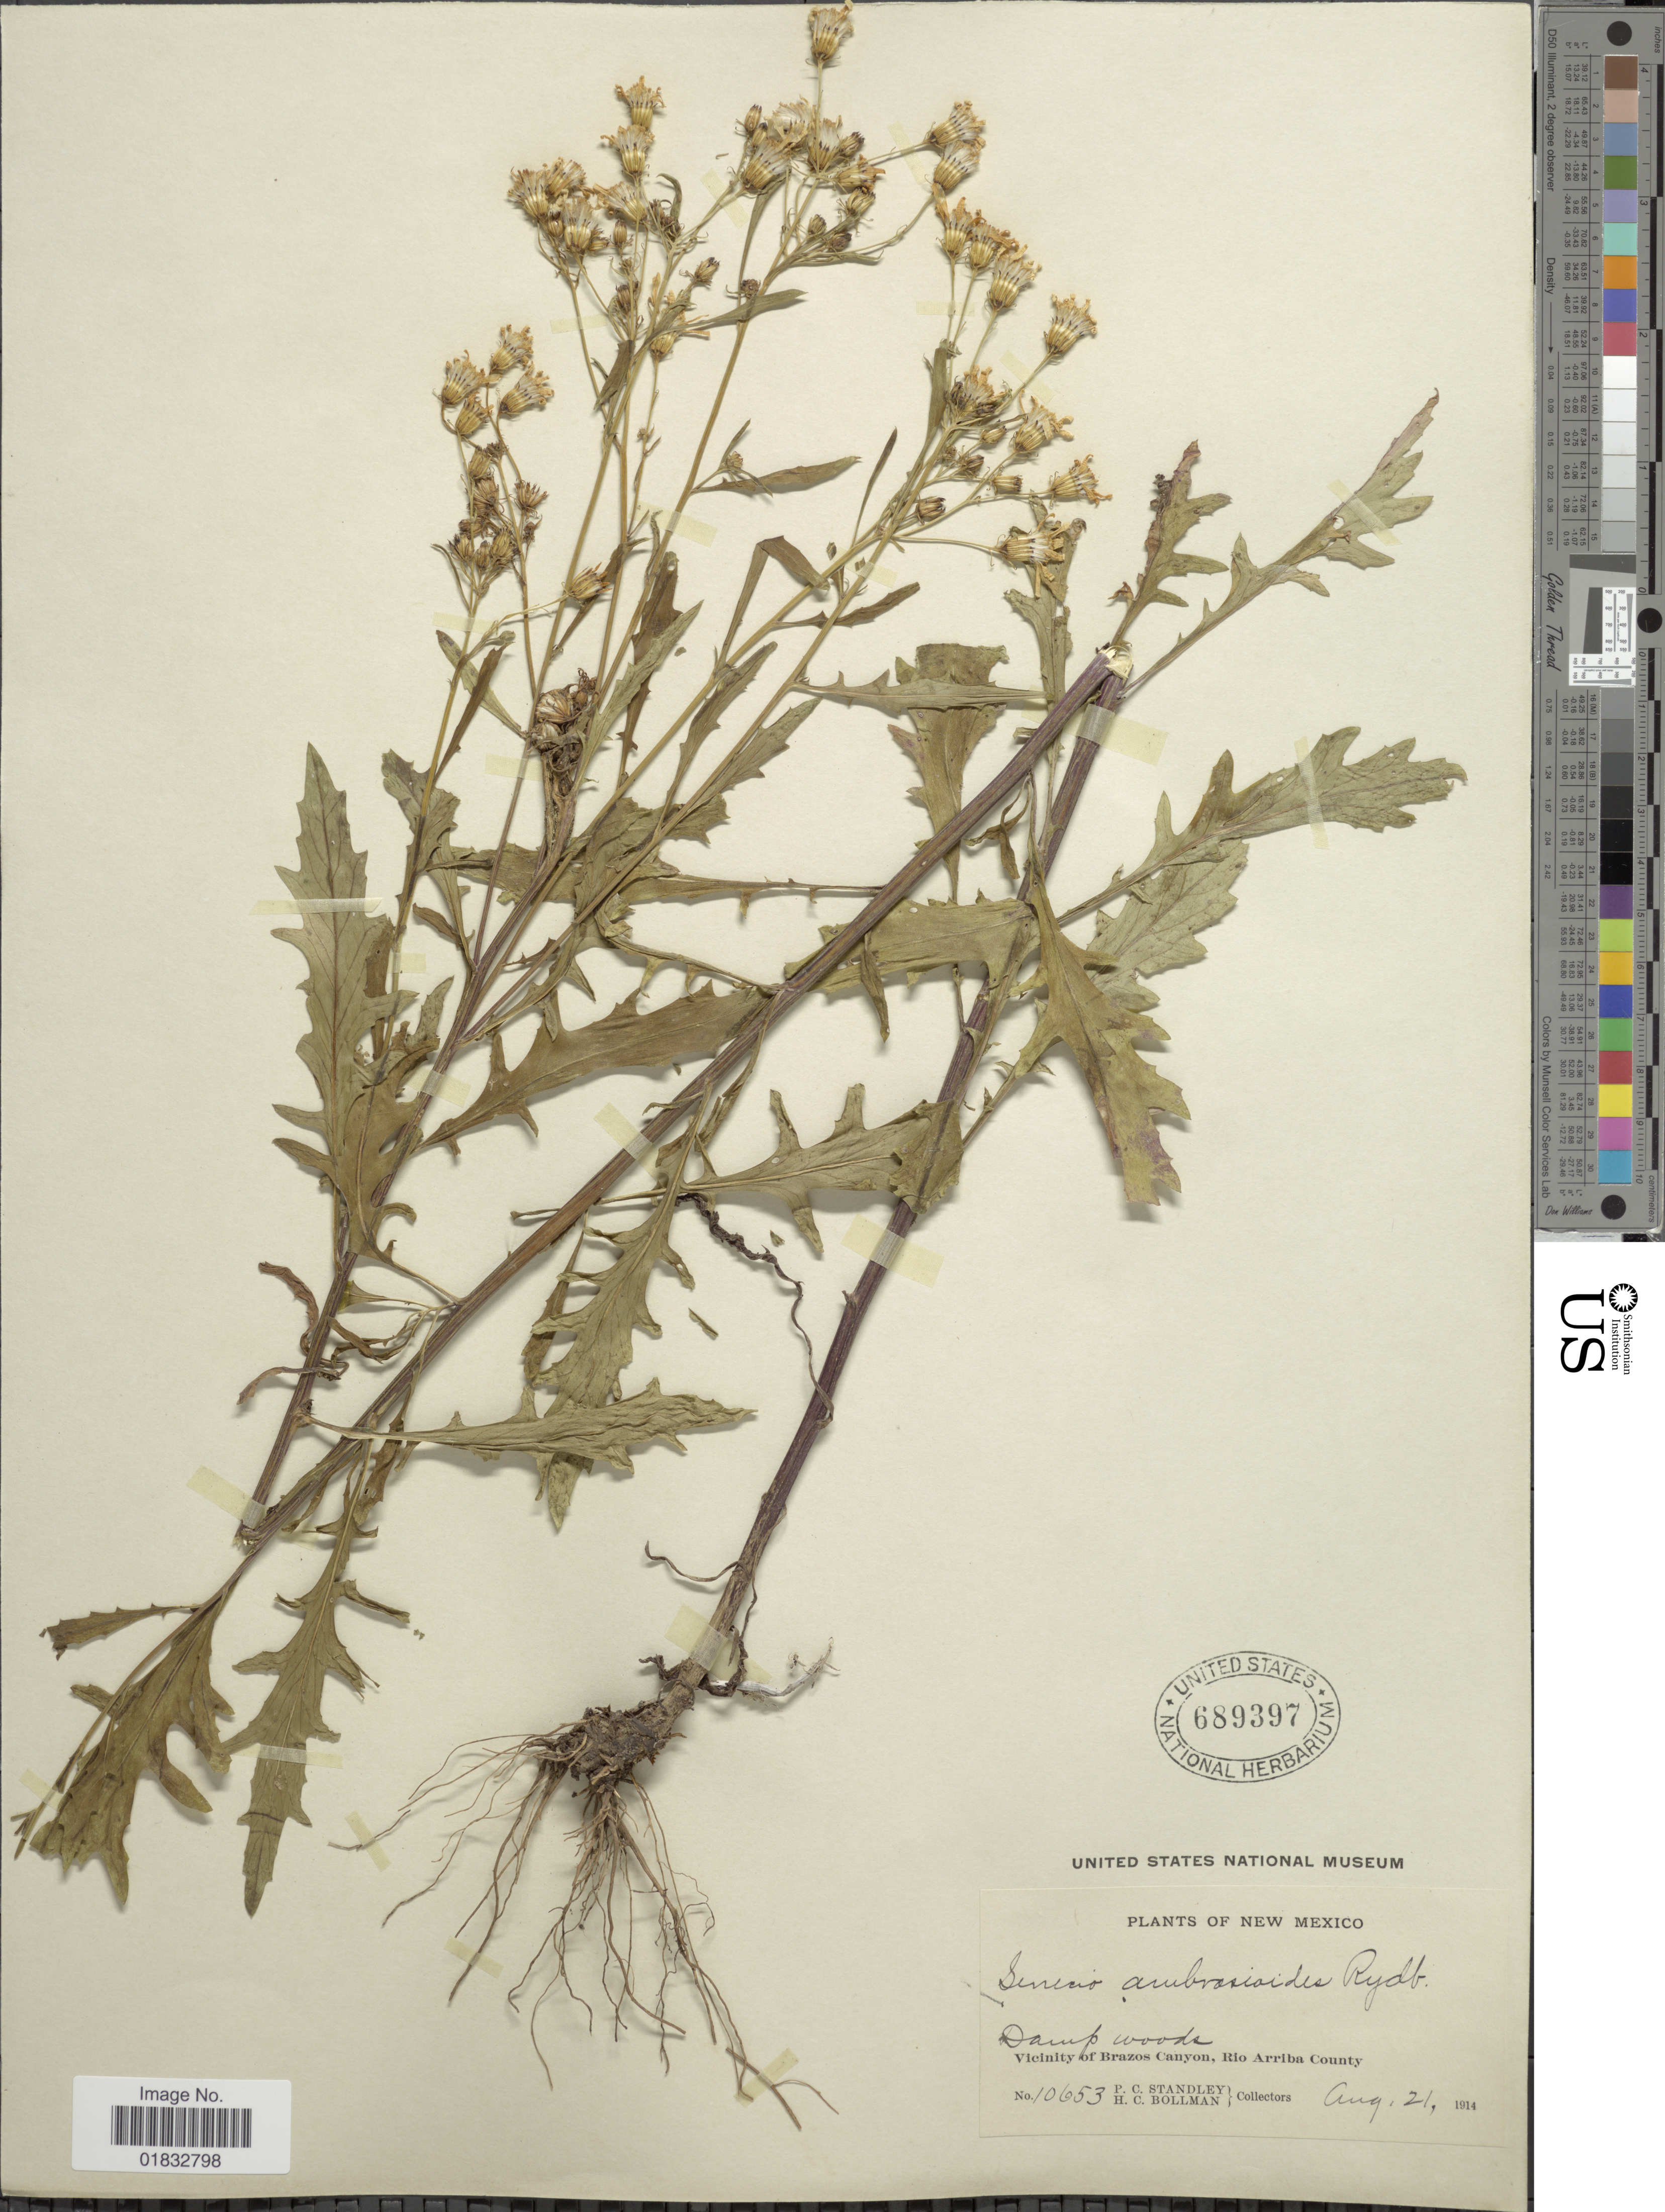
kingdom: Plantae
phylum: Tracheophyta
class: Magnoliopsida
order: Asterales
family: Asteraceae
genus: Senecio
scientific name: Senecio eremophilus var. kingii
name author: (Rydb.) Greenm.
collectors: P. C. Standley & H. C. Bollman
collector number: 10653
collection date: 1914-08-21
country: United States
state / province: New Mexico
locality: Damp woods, Vicinity of Brazos Canyon, Rio Arriba County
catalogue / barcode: US 689397